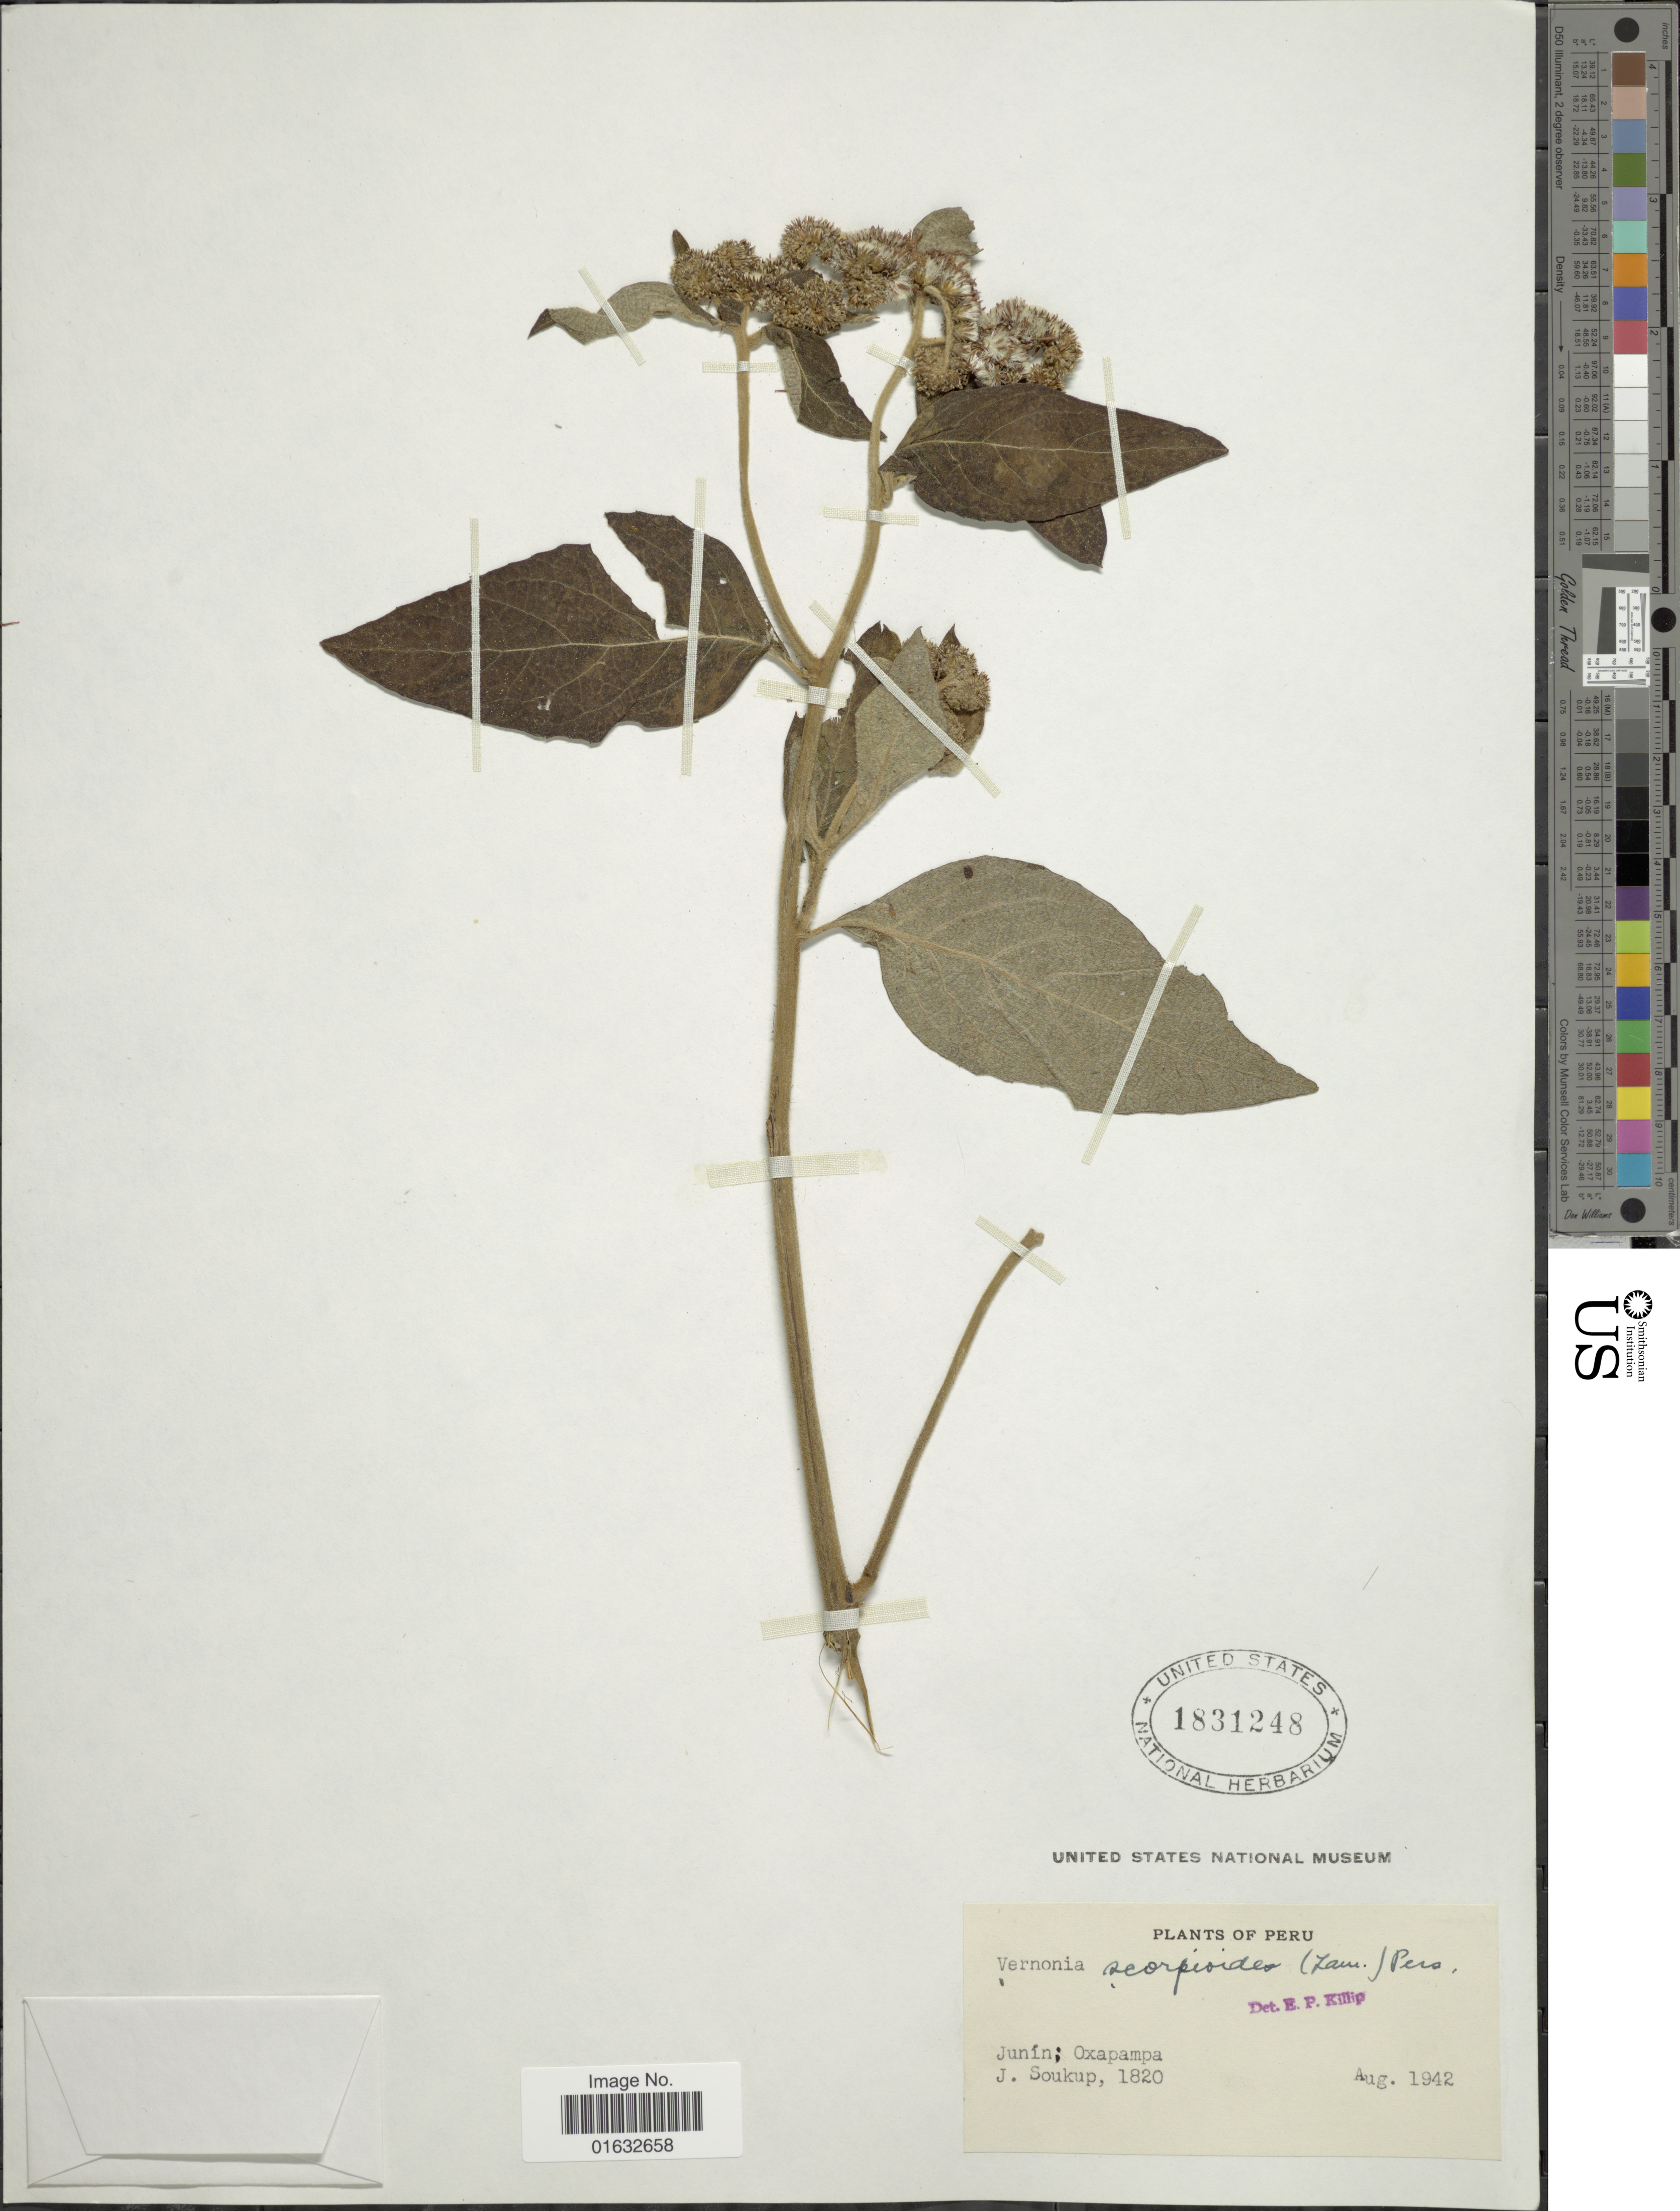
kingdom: Plantae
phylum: Tracheophyta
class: Magnoliopsida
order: Asterales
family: Asteraceae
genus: Cyrtocymura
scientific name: Cyrtocymura scorpioides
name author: (Lam.) H. Rob.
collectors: J. Soukup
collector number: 1820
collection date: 1942-08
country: Peru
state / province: Junín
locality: Oxapampa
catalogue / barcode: US 1831248